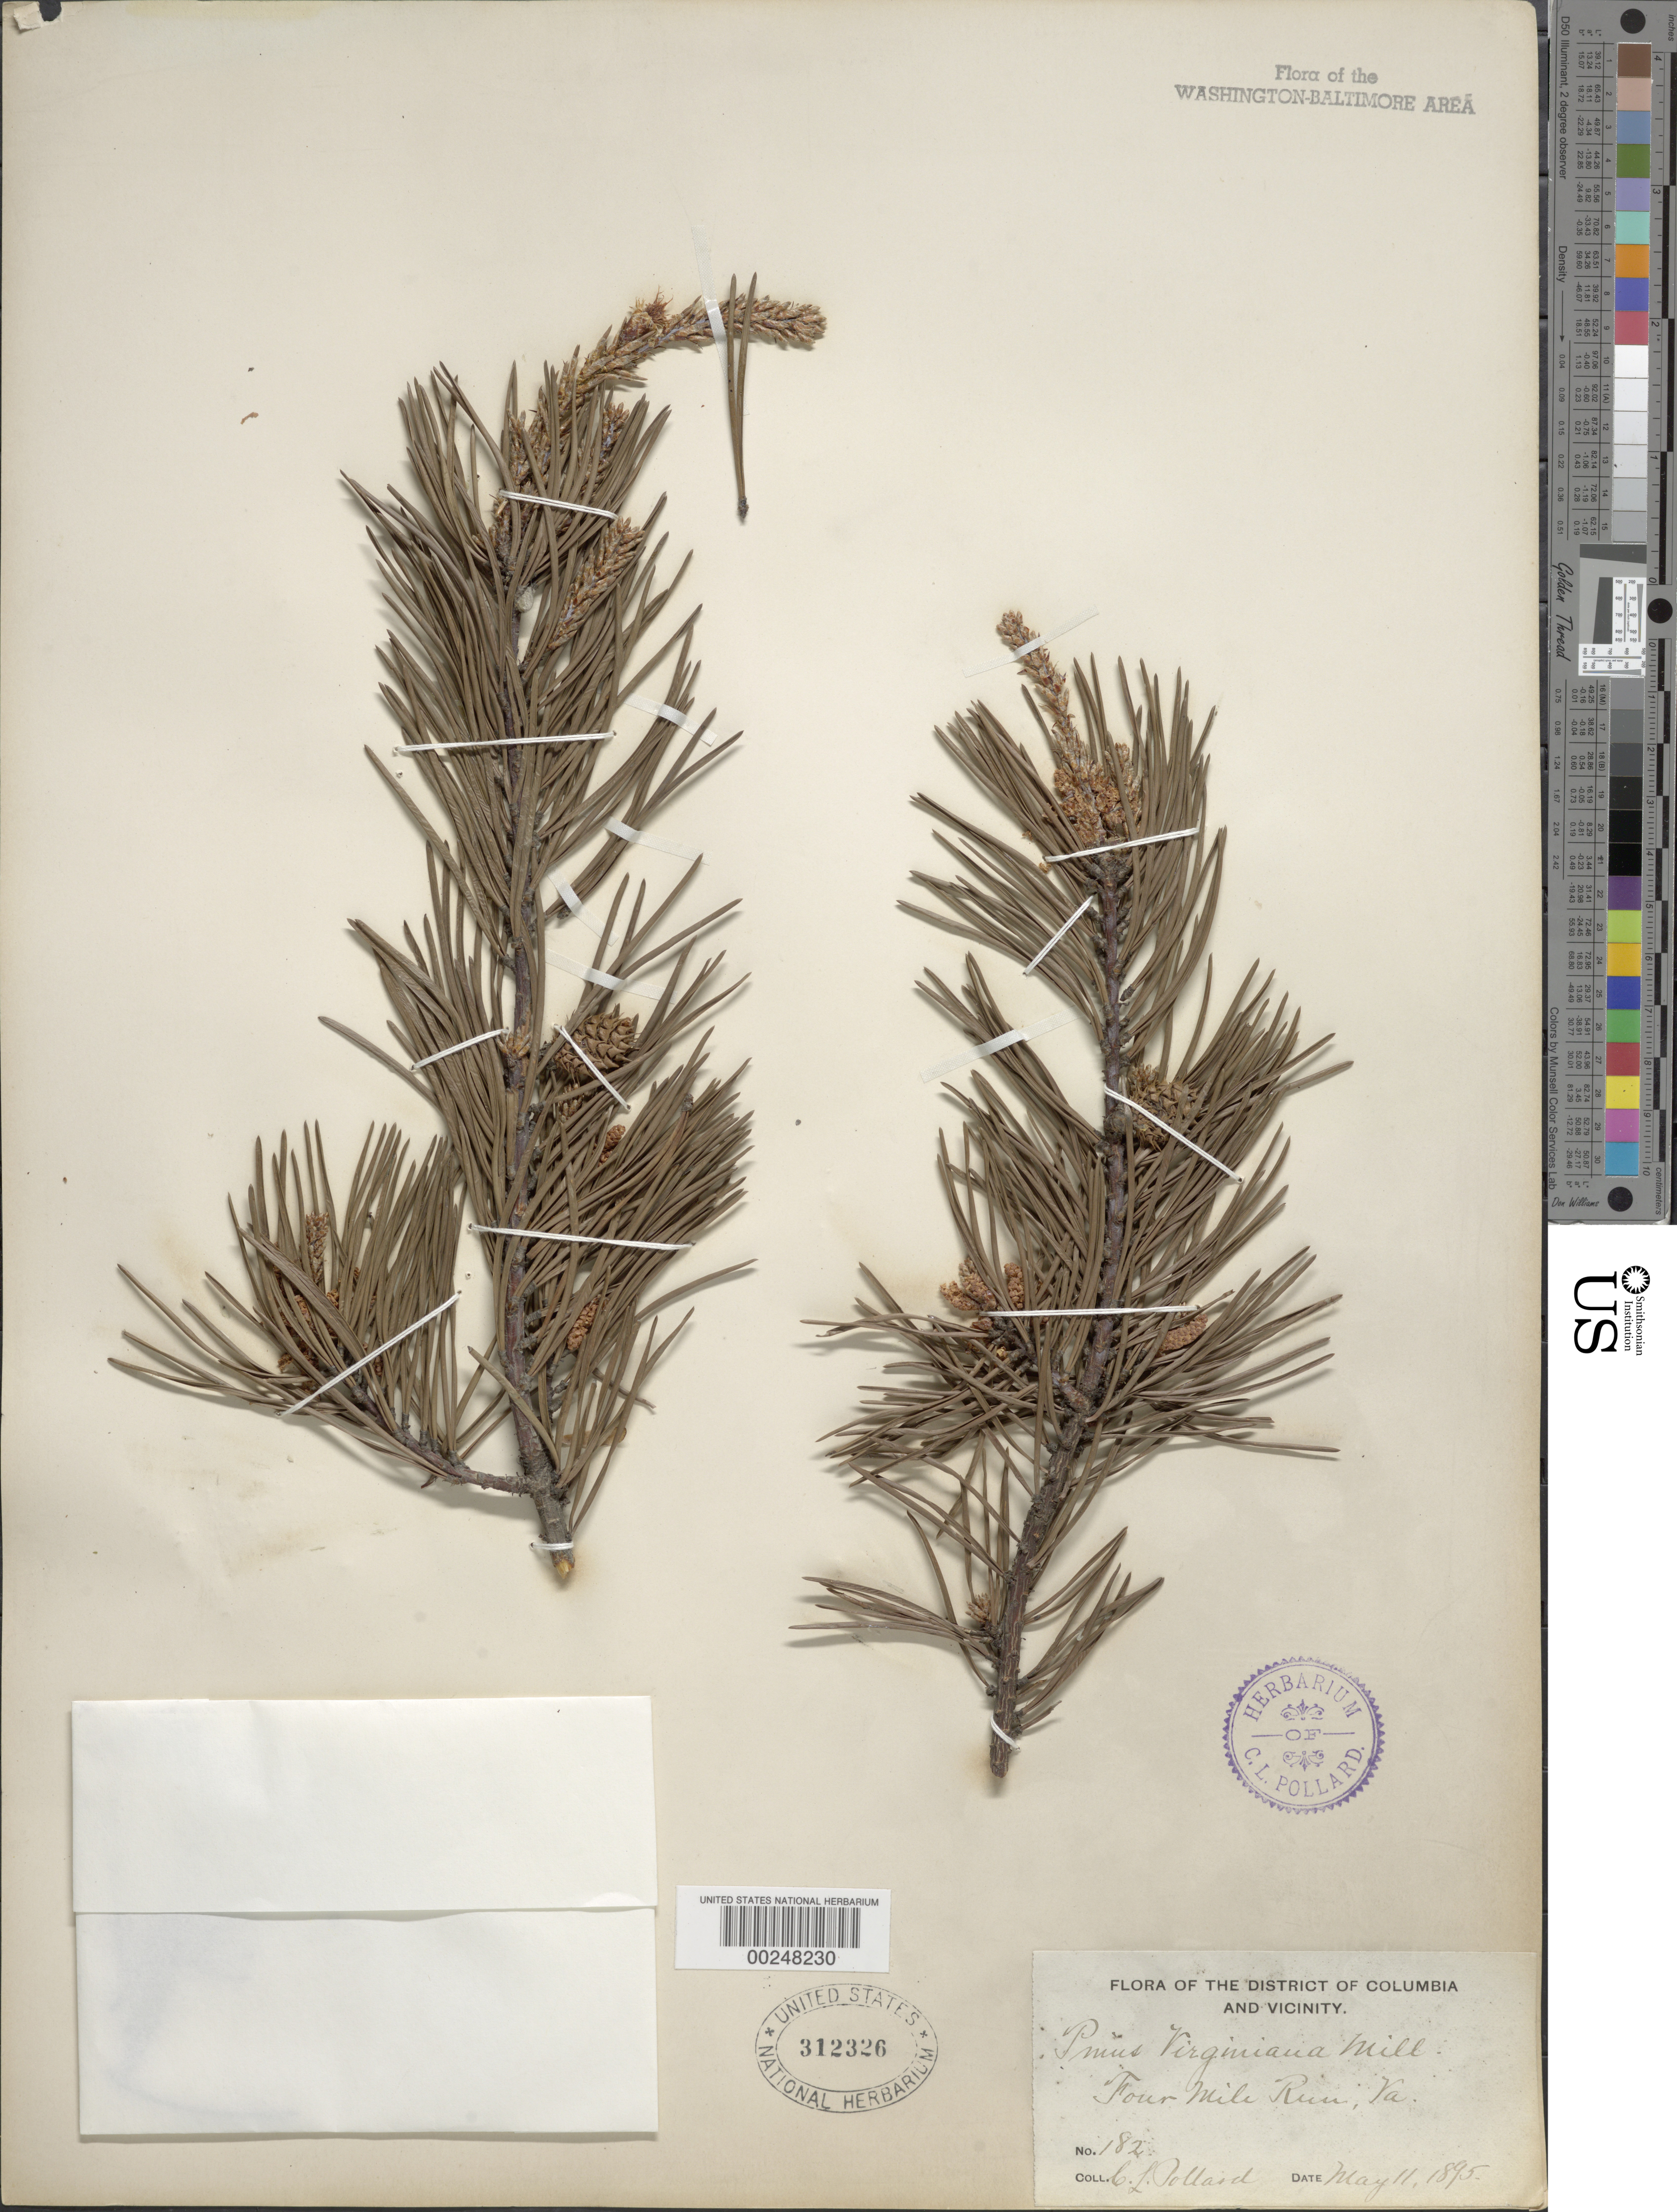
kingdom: Plantae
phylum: Tracheophyta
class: Pinopsida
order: Pinales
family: Pinaceae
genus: Pinus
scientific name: Pinus virginiana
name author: Mill.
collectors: C. L. Pollard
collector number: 182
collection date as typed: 11 May 1895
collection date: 1895-05-11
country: United States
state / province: Virginia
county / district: Arlington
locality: Four Mile Run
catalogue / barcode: US 312326